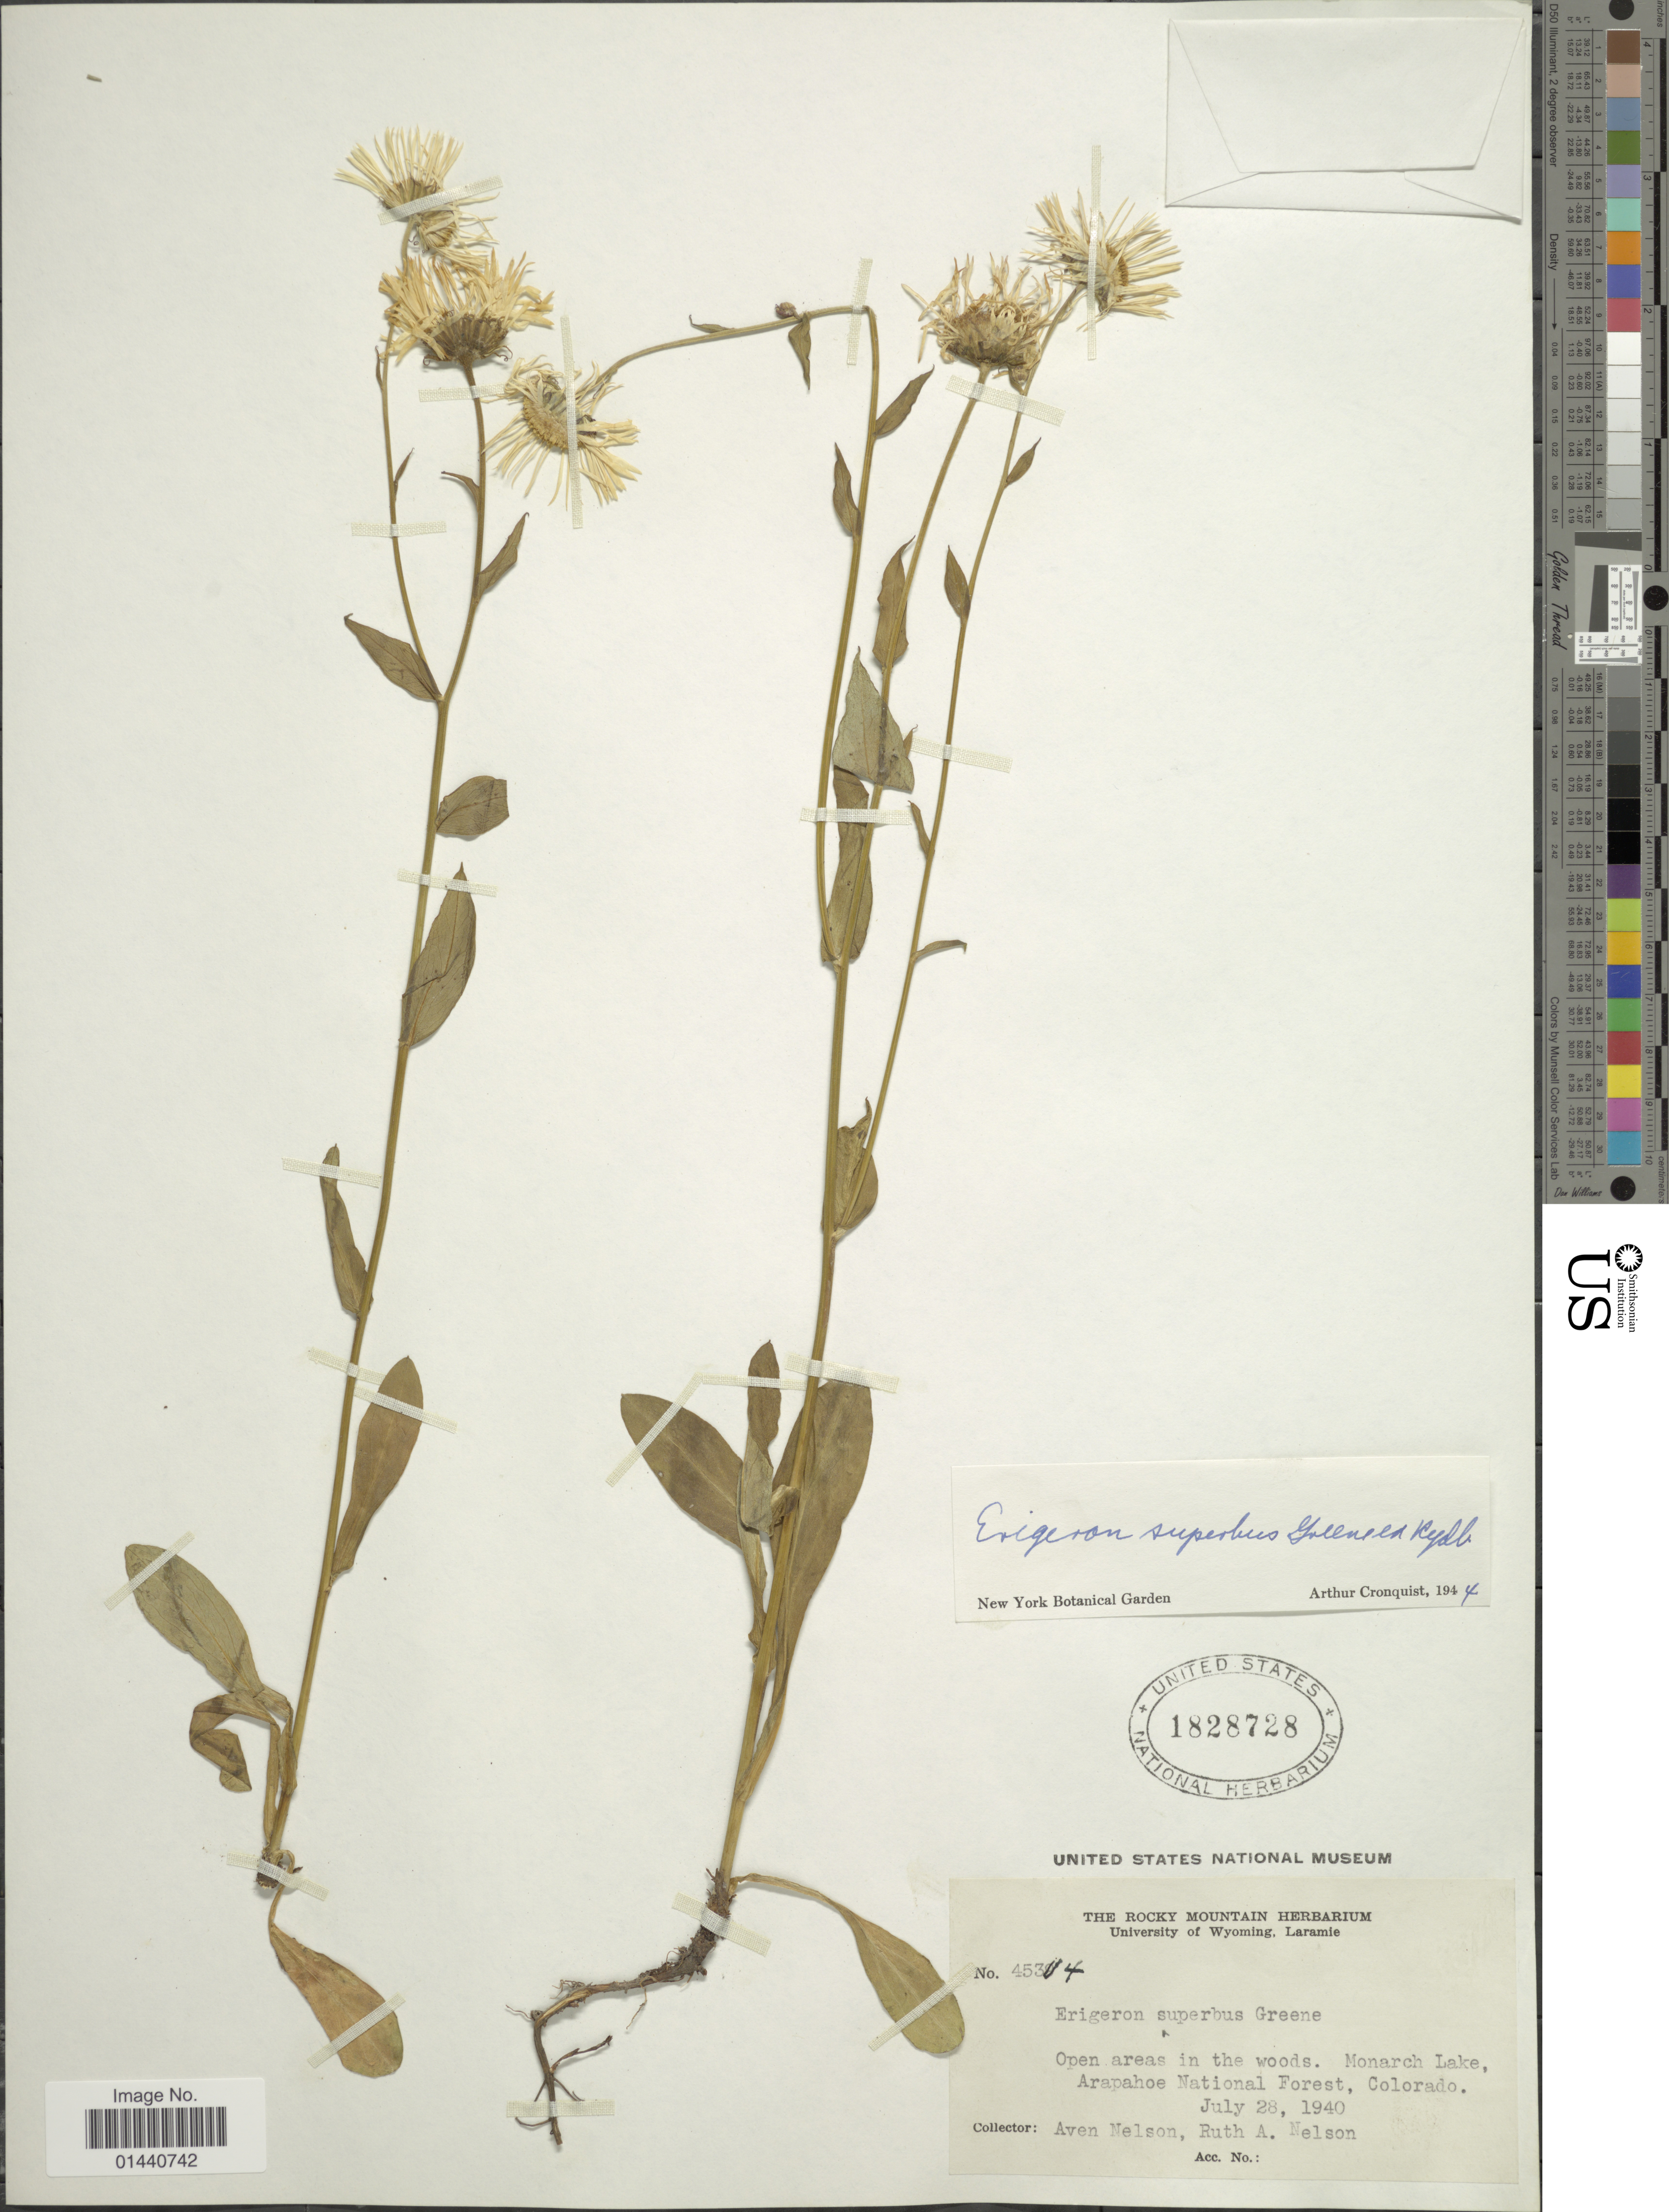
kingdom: Plantae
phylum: Tracheophyta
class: Magnoliopsida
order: Asterales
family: Asteraceae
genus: Erigeron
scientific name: Erigeron superbus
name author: Greene ex Rydb.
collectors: A. Nelson & R. A. Nelson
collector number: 45304*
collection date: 1940-07-28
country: United States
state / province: Colorado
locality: Monarch Lake. Open area in the woods. Arapahoe National Forest.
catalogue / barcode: US 1828728